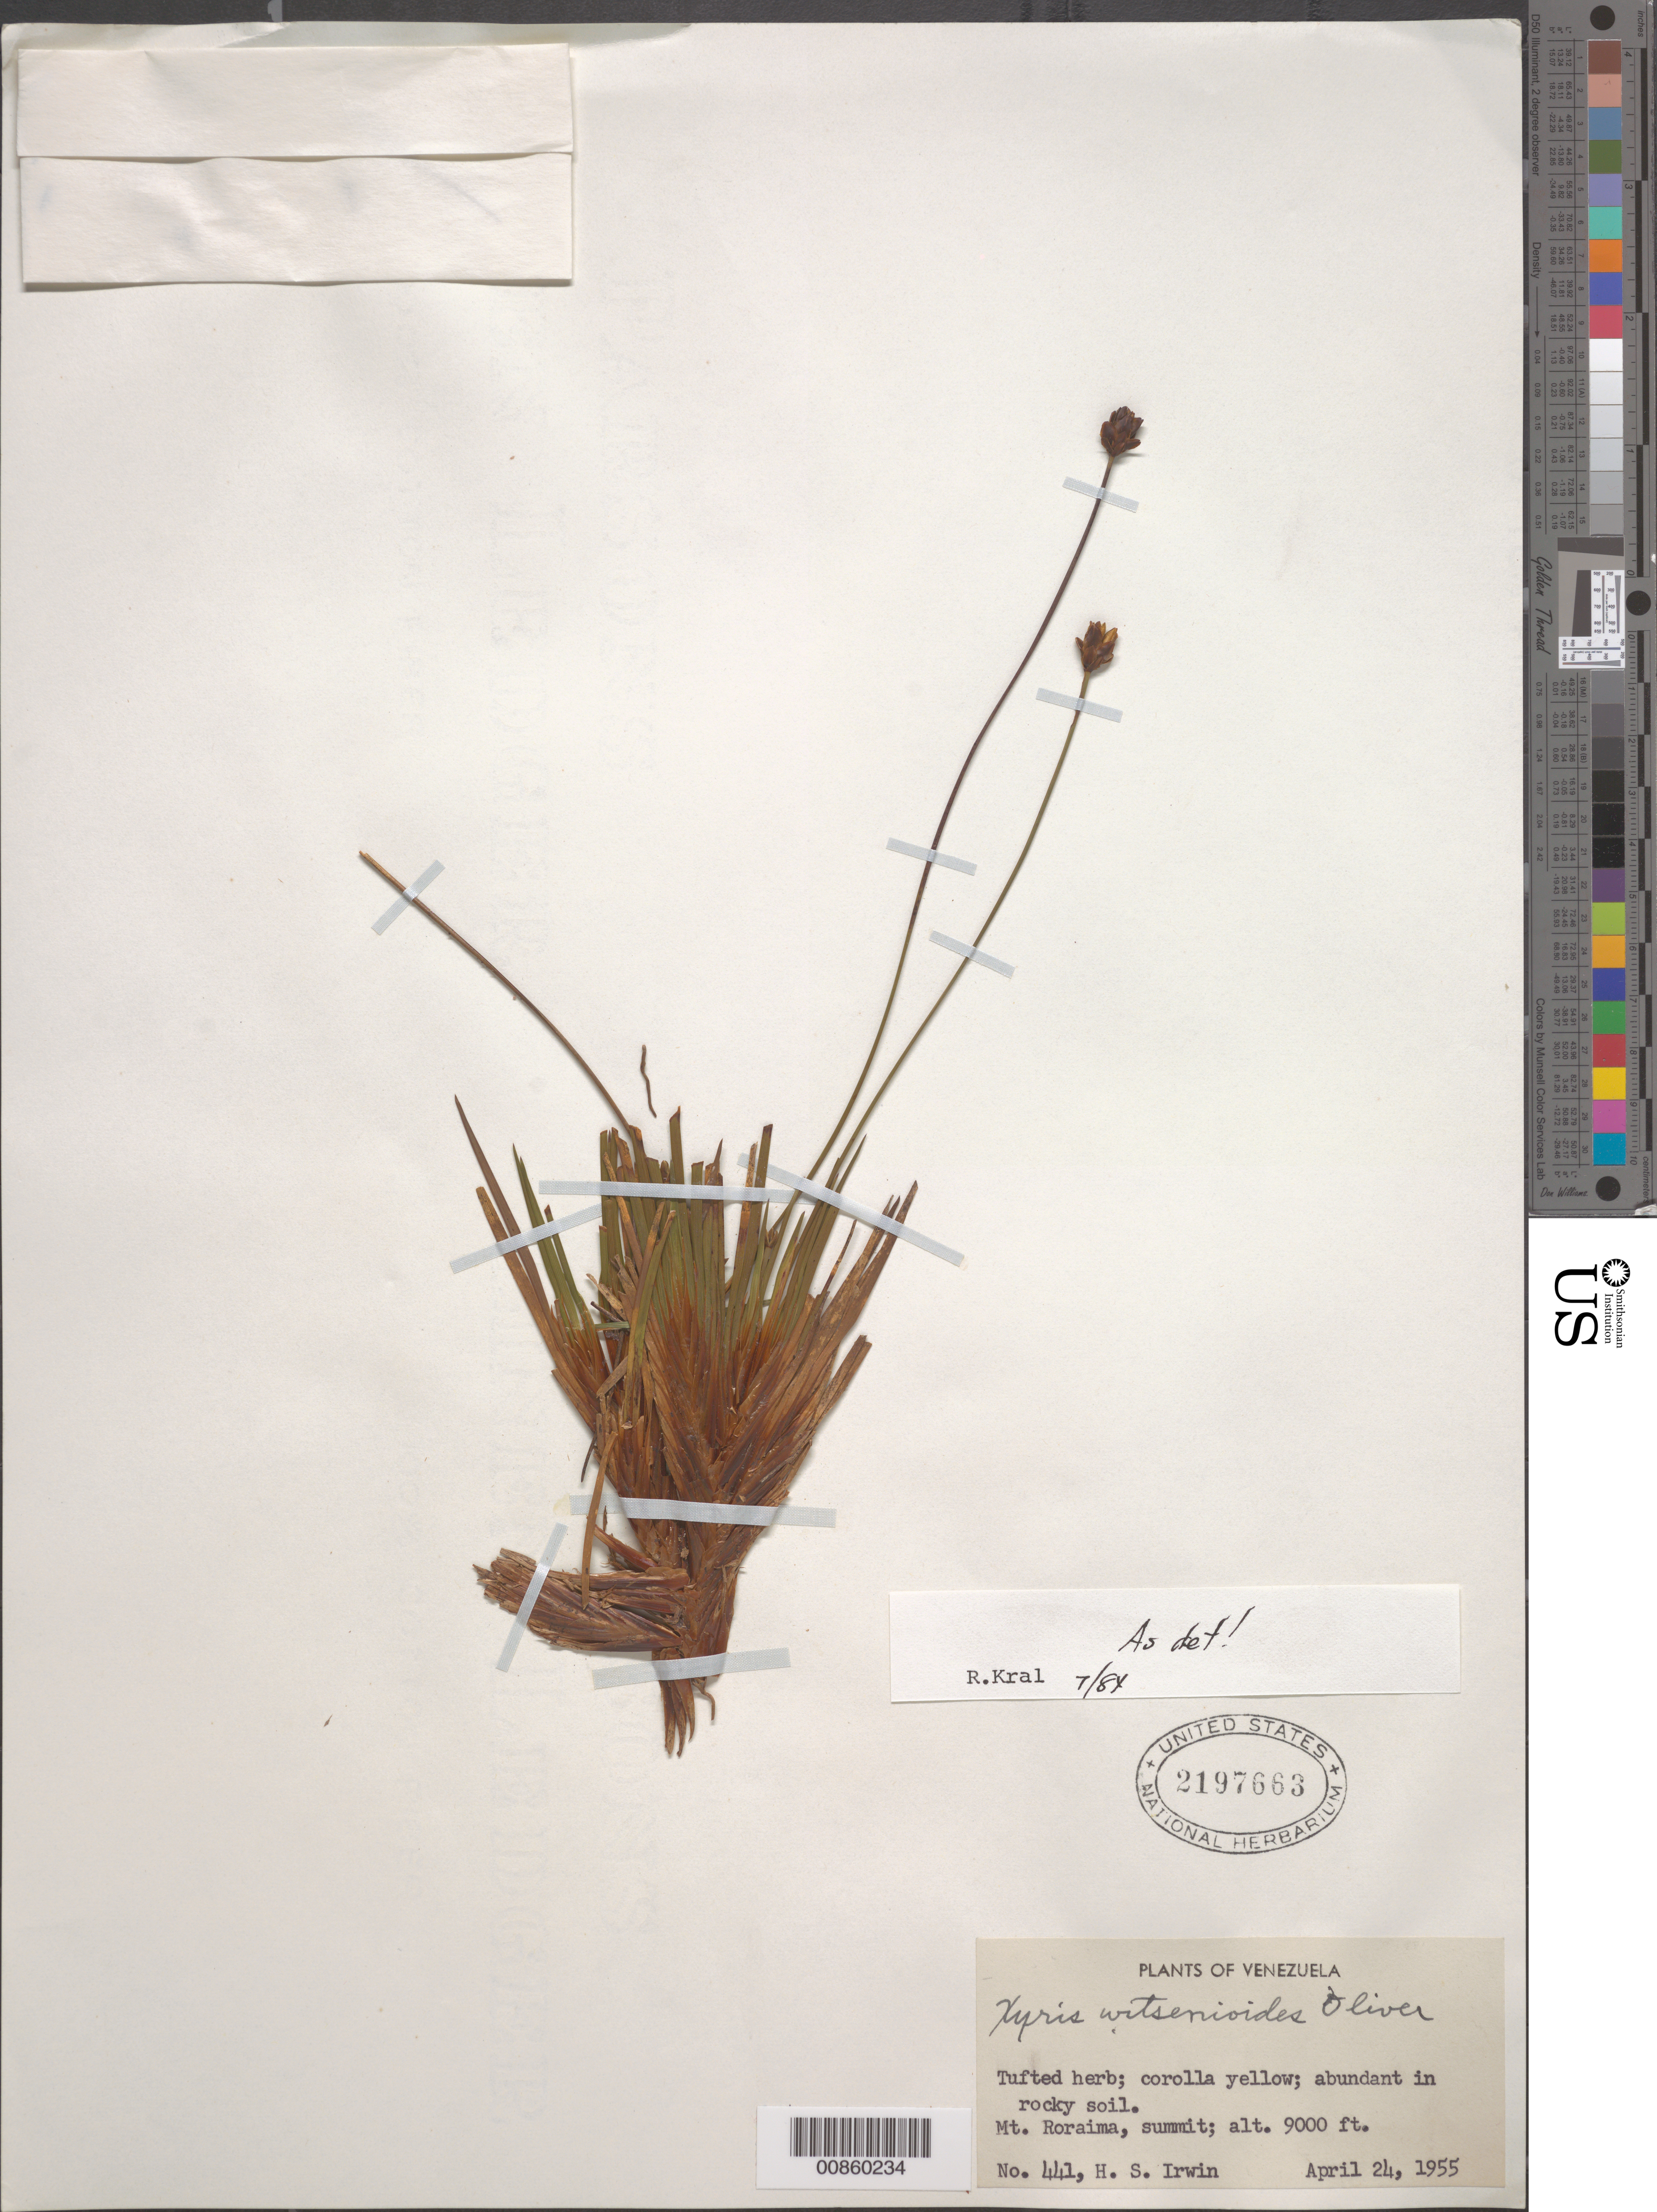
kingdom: Plantae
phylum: Tracheophyta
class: Liliopsida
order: Poales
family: Xyridaceae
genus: Xyris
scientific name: Xyris witsenioides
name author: Oliv. ex Thurn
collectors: H. Irwin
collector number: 441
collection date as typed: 24-Apr-55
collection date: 1955-04-24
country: Venezuela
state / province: Bolívar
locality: Mt. Roraima, summit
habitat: Rocky soil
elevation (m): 2743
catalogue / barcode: US 2197663